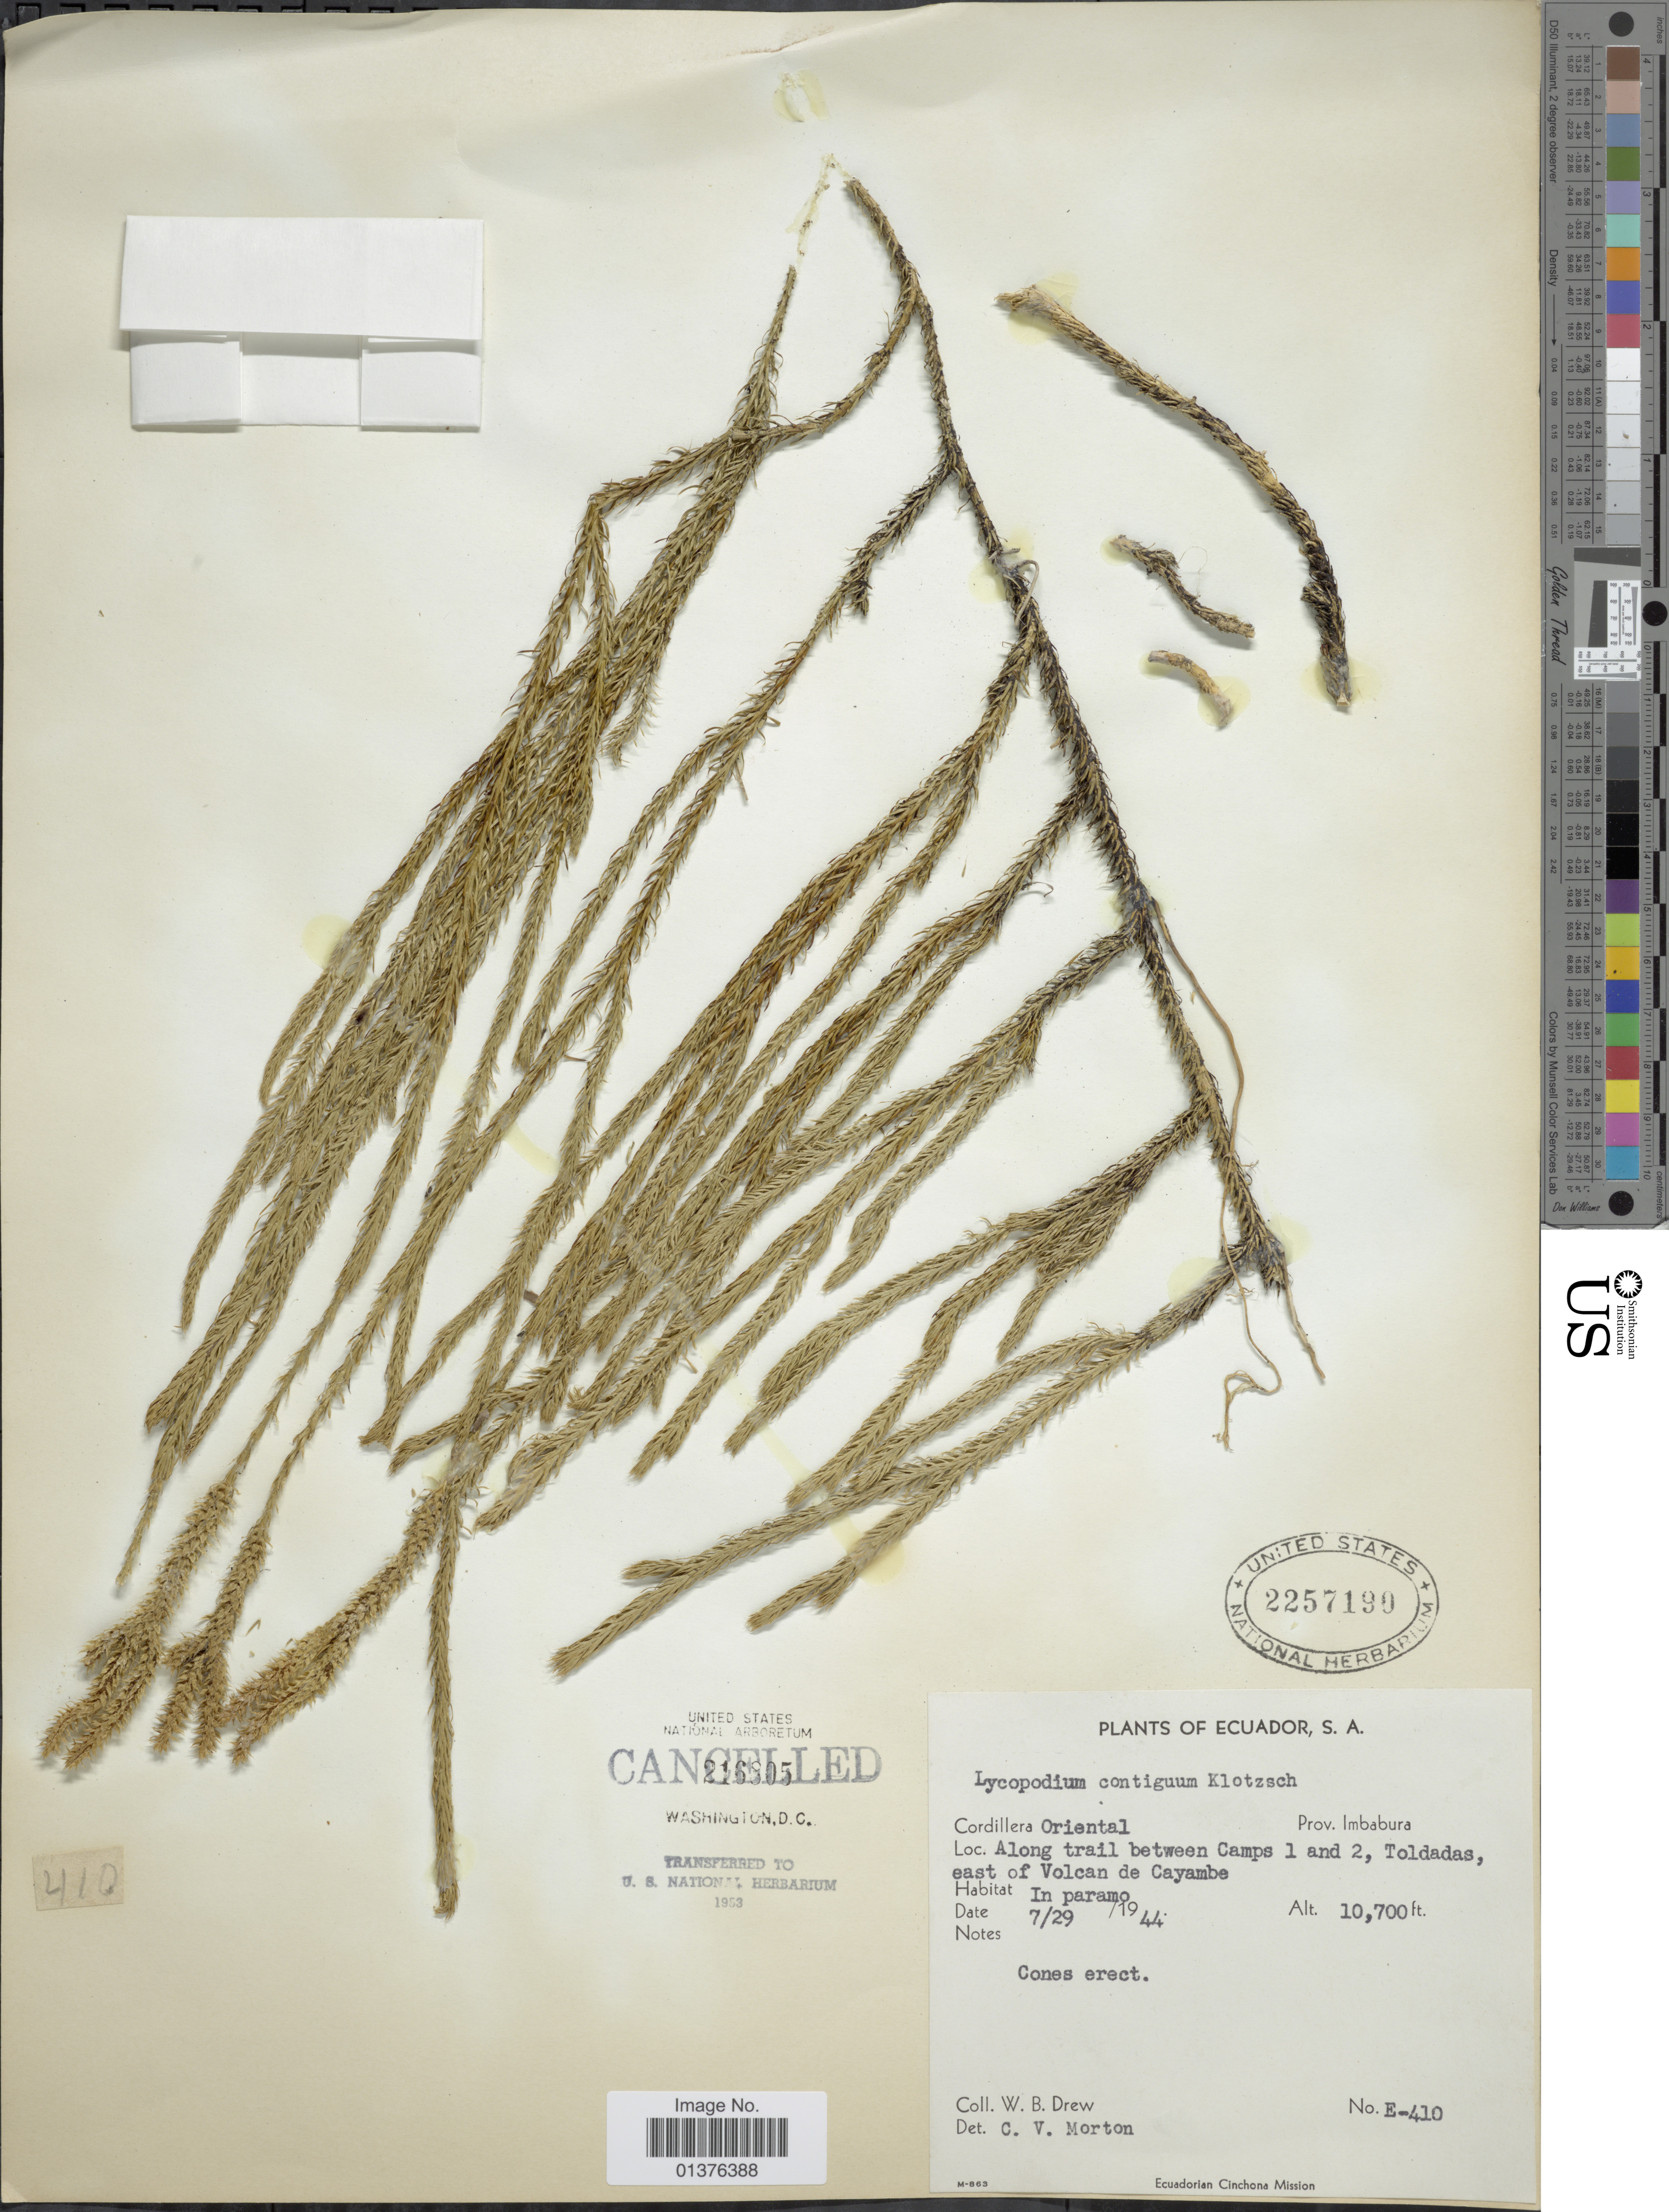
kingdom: Plantae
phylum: Tracheophyta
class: Lycopodiopsida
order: Lycopodiales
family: Lycopodiaceae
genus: Lycopodium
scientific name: Lycopodium clavatum subsp. contiguum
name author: (Klotzsch) B. Øllg.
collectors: W. B. Drew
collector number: E-410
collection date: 1944-07-29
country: Ecuador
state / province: Imbabura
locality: Cordillera Oriental, Along trail between Camps 1 and 2, Toldadas, east of Volcan Cayambe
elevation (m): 3261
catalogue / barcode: US 2257190